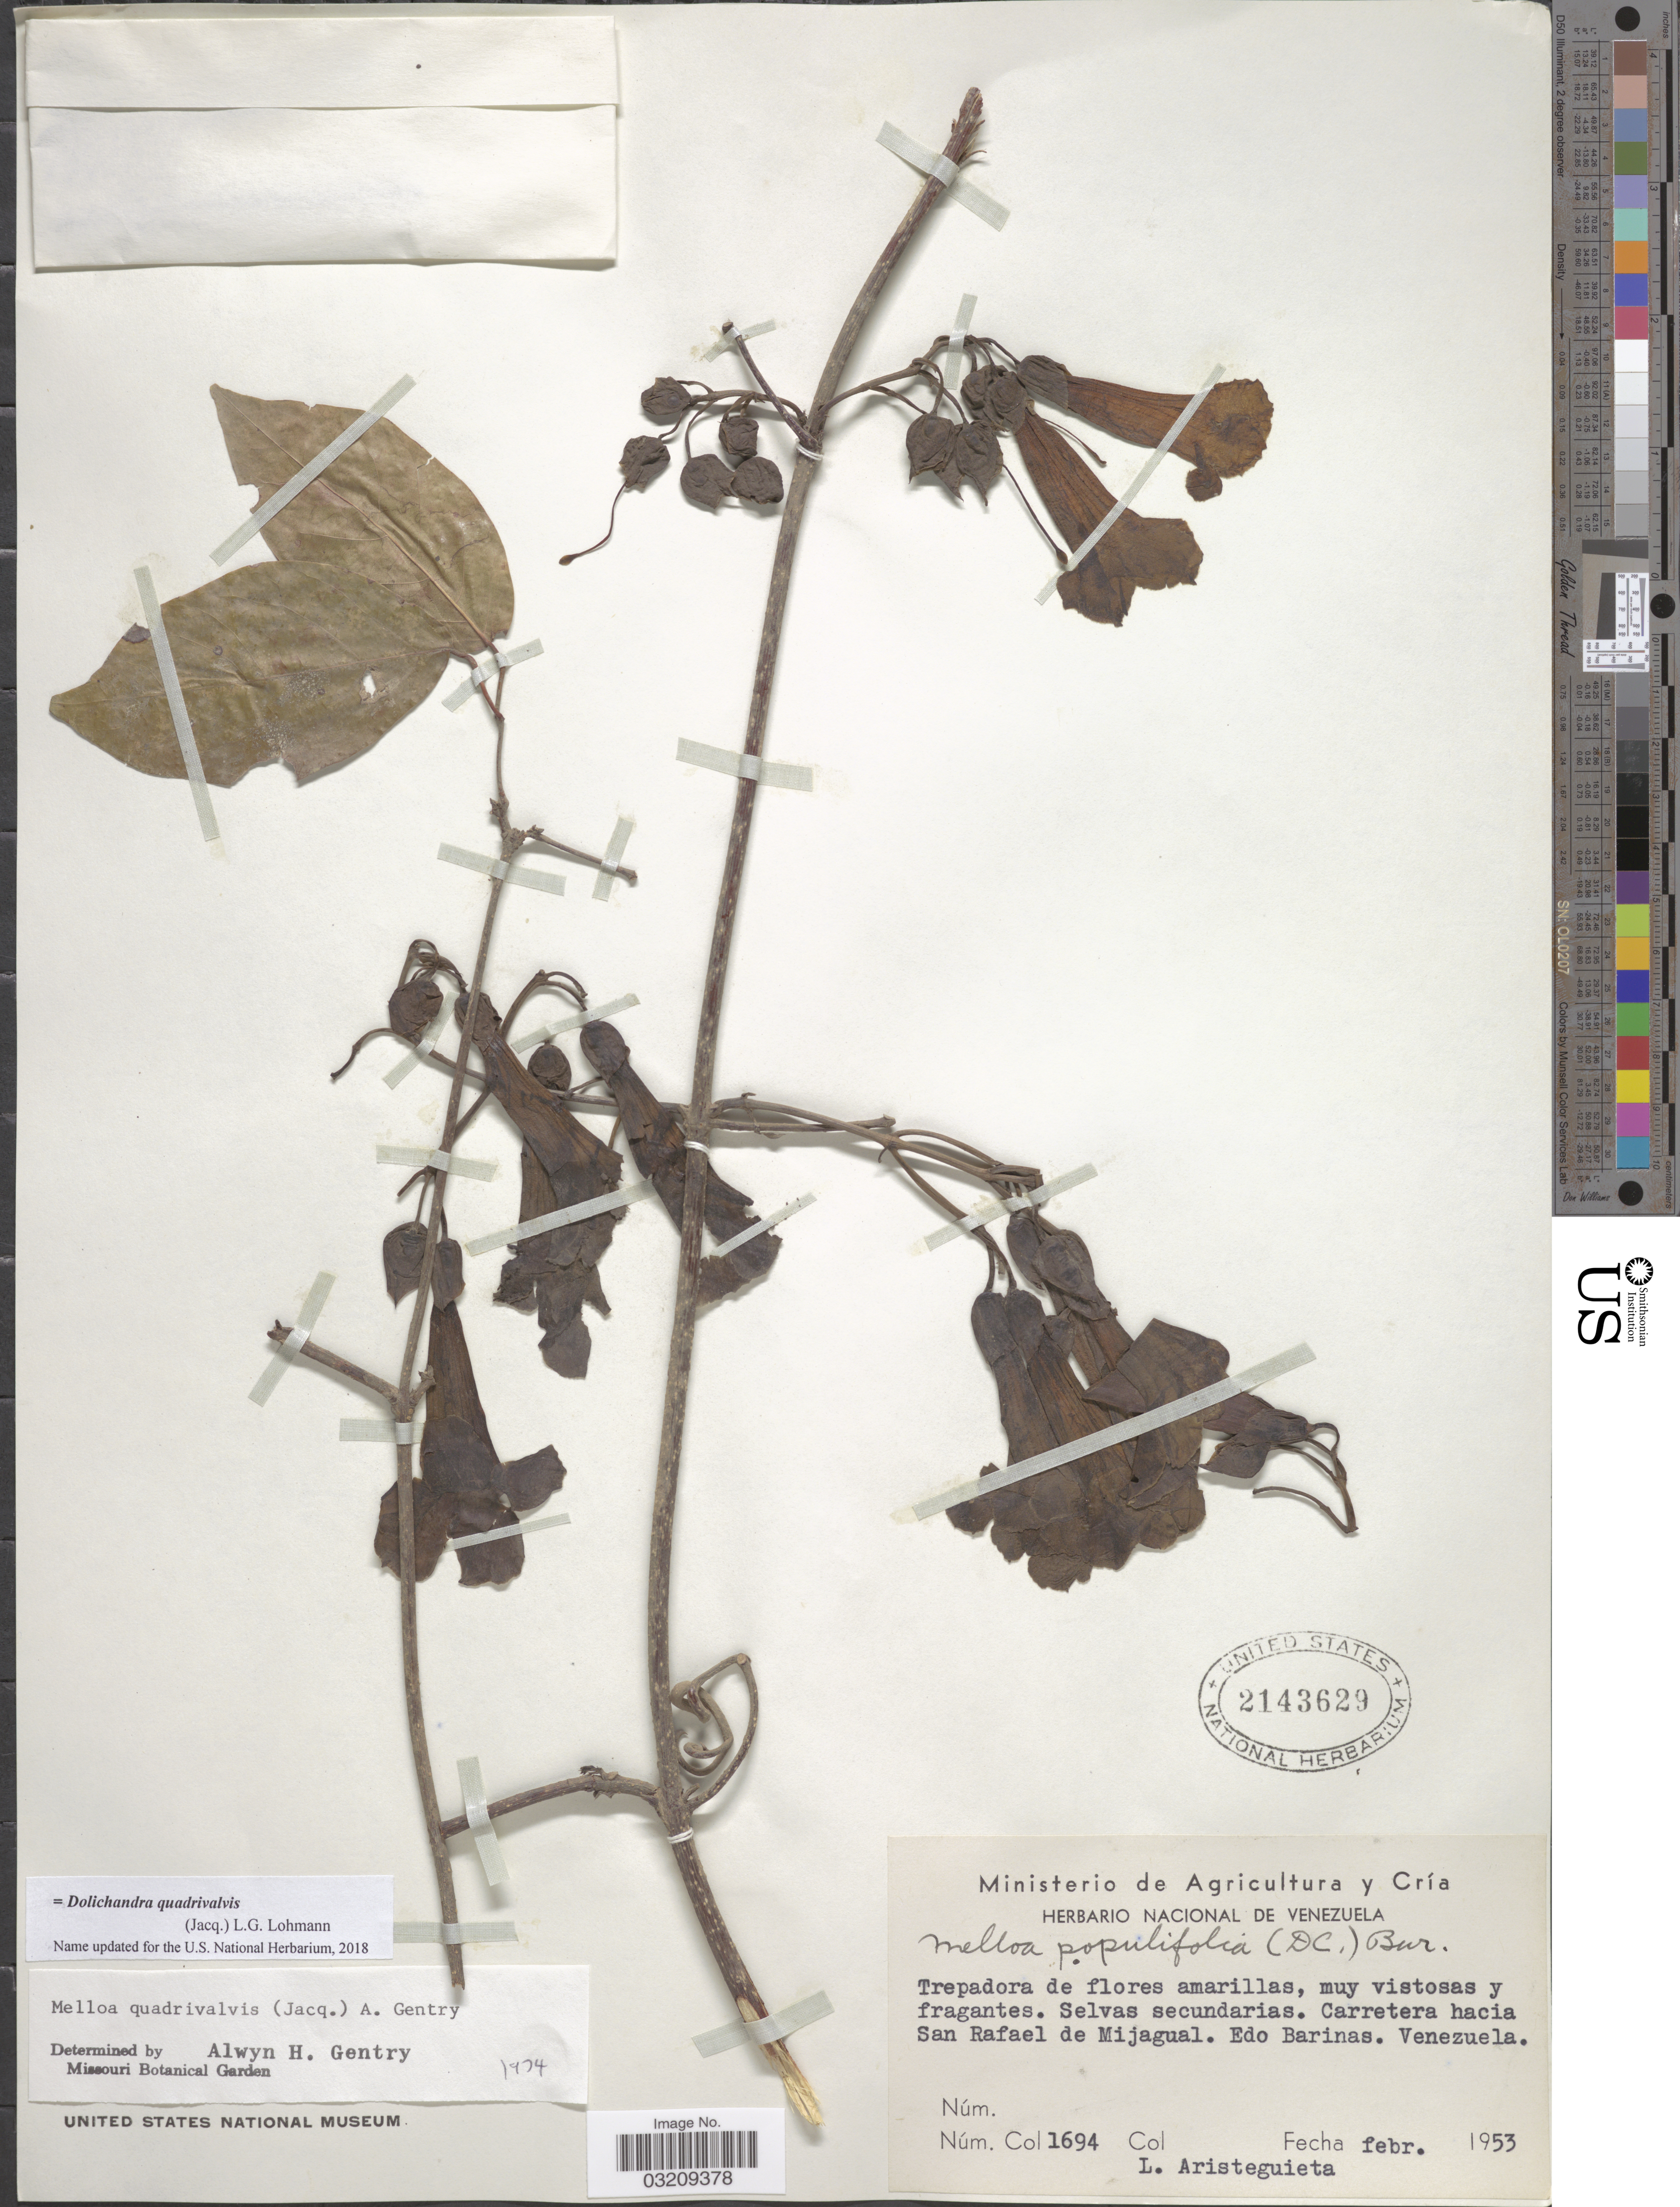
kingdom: Plantae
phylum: Tracheophyta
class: Magnoliopsida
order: Lamiales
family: Bignoniaceae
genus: Dolichandra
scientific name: Dolichandra quadrivalvis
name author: (Jacq.) L.G. Lohmann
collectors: L. Aristeguieta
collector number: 1694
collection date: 1953-02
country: Venezuela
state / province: Barinas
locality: Carretera hacia San Rafael de Mijagual.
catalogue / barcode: US 2143629